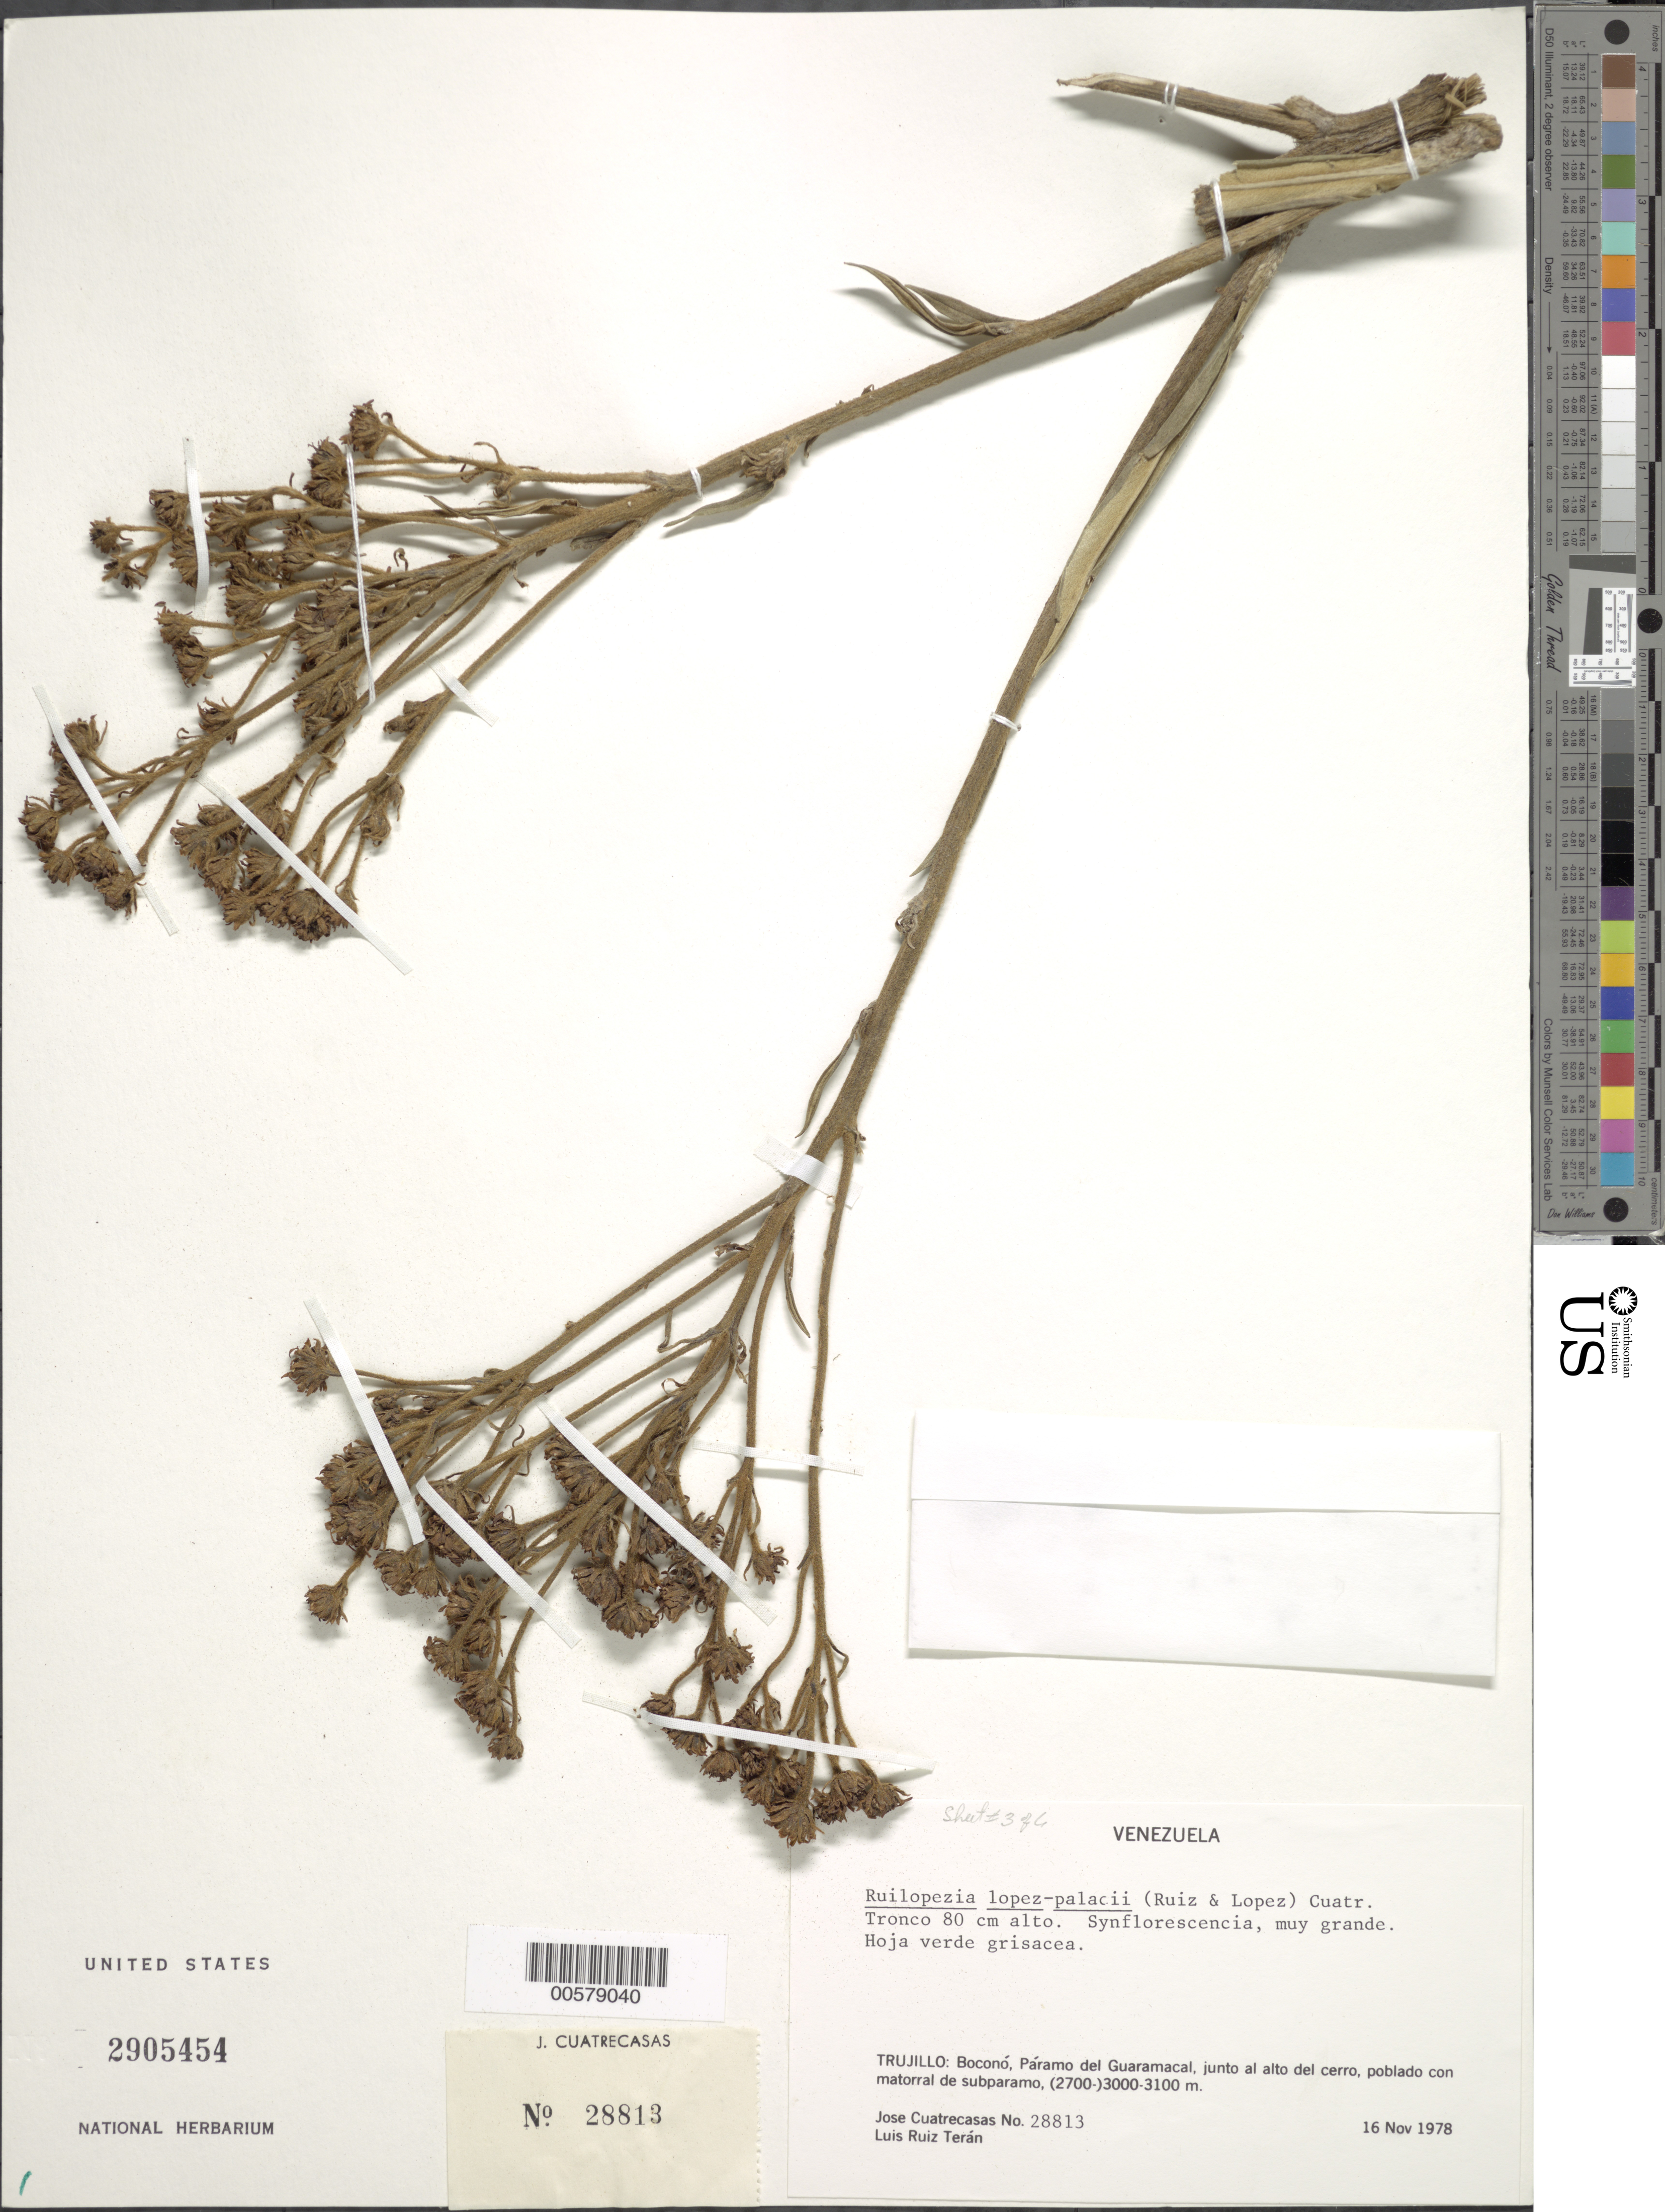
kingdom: Plantae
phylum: Tracheophyta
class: Magnoliopsida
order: Asterales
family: Asteraceae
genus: Ruilopezia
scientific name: Ruilopezia lopez-palacii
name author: (Ruíz-Terán & López Fig.) Cuatrec.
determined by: Cuatrecasas, J.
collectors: J. Cuatrecasas & L. E. Ruíz-Terán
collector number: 28813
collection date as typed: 16 Nov 1978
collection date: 1978-11-16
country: Venezuela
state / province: Trujillo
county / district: Boconó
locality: Páramo de Guaramacal, junto al alto del cerro, poblado con matorral de supbaramo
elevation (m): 2700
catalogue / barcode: US 2905454